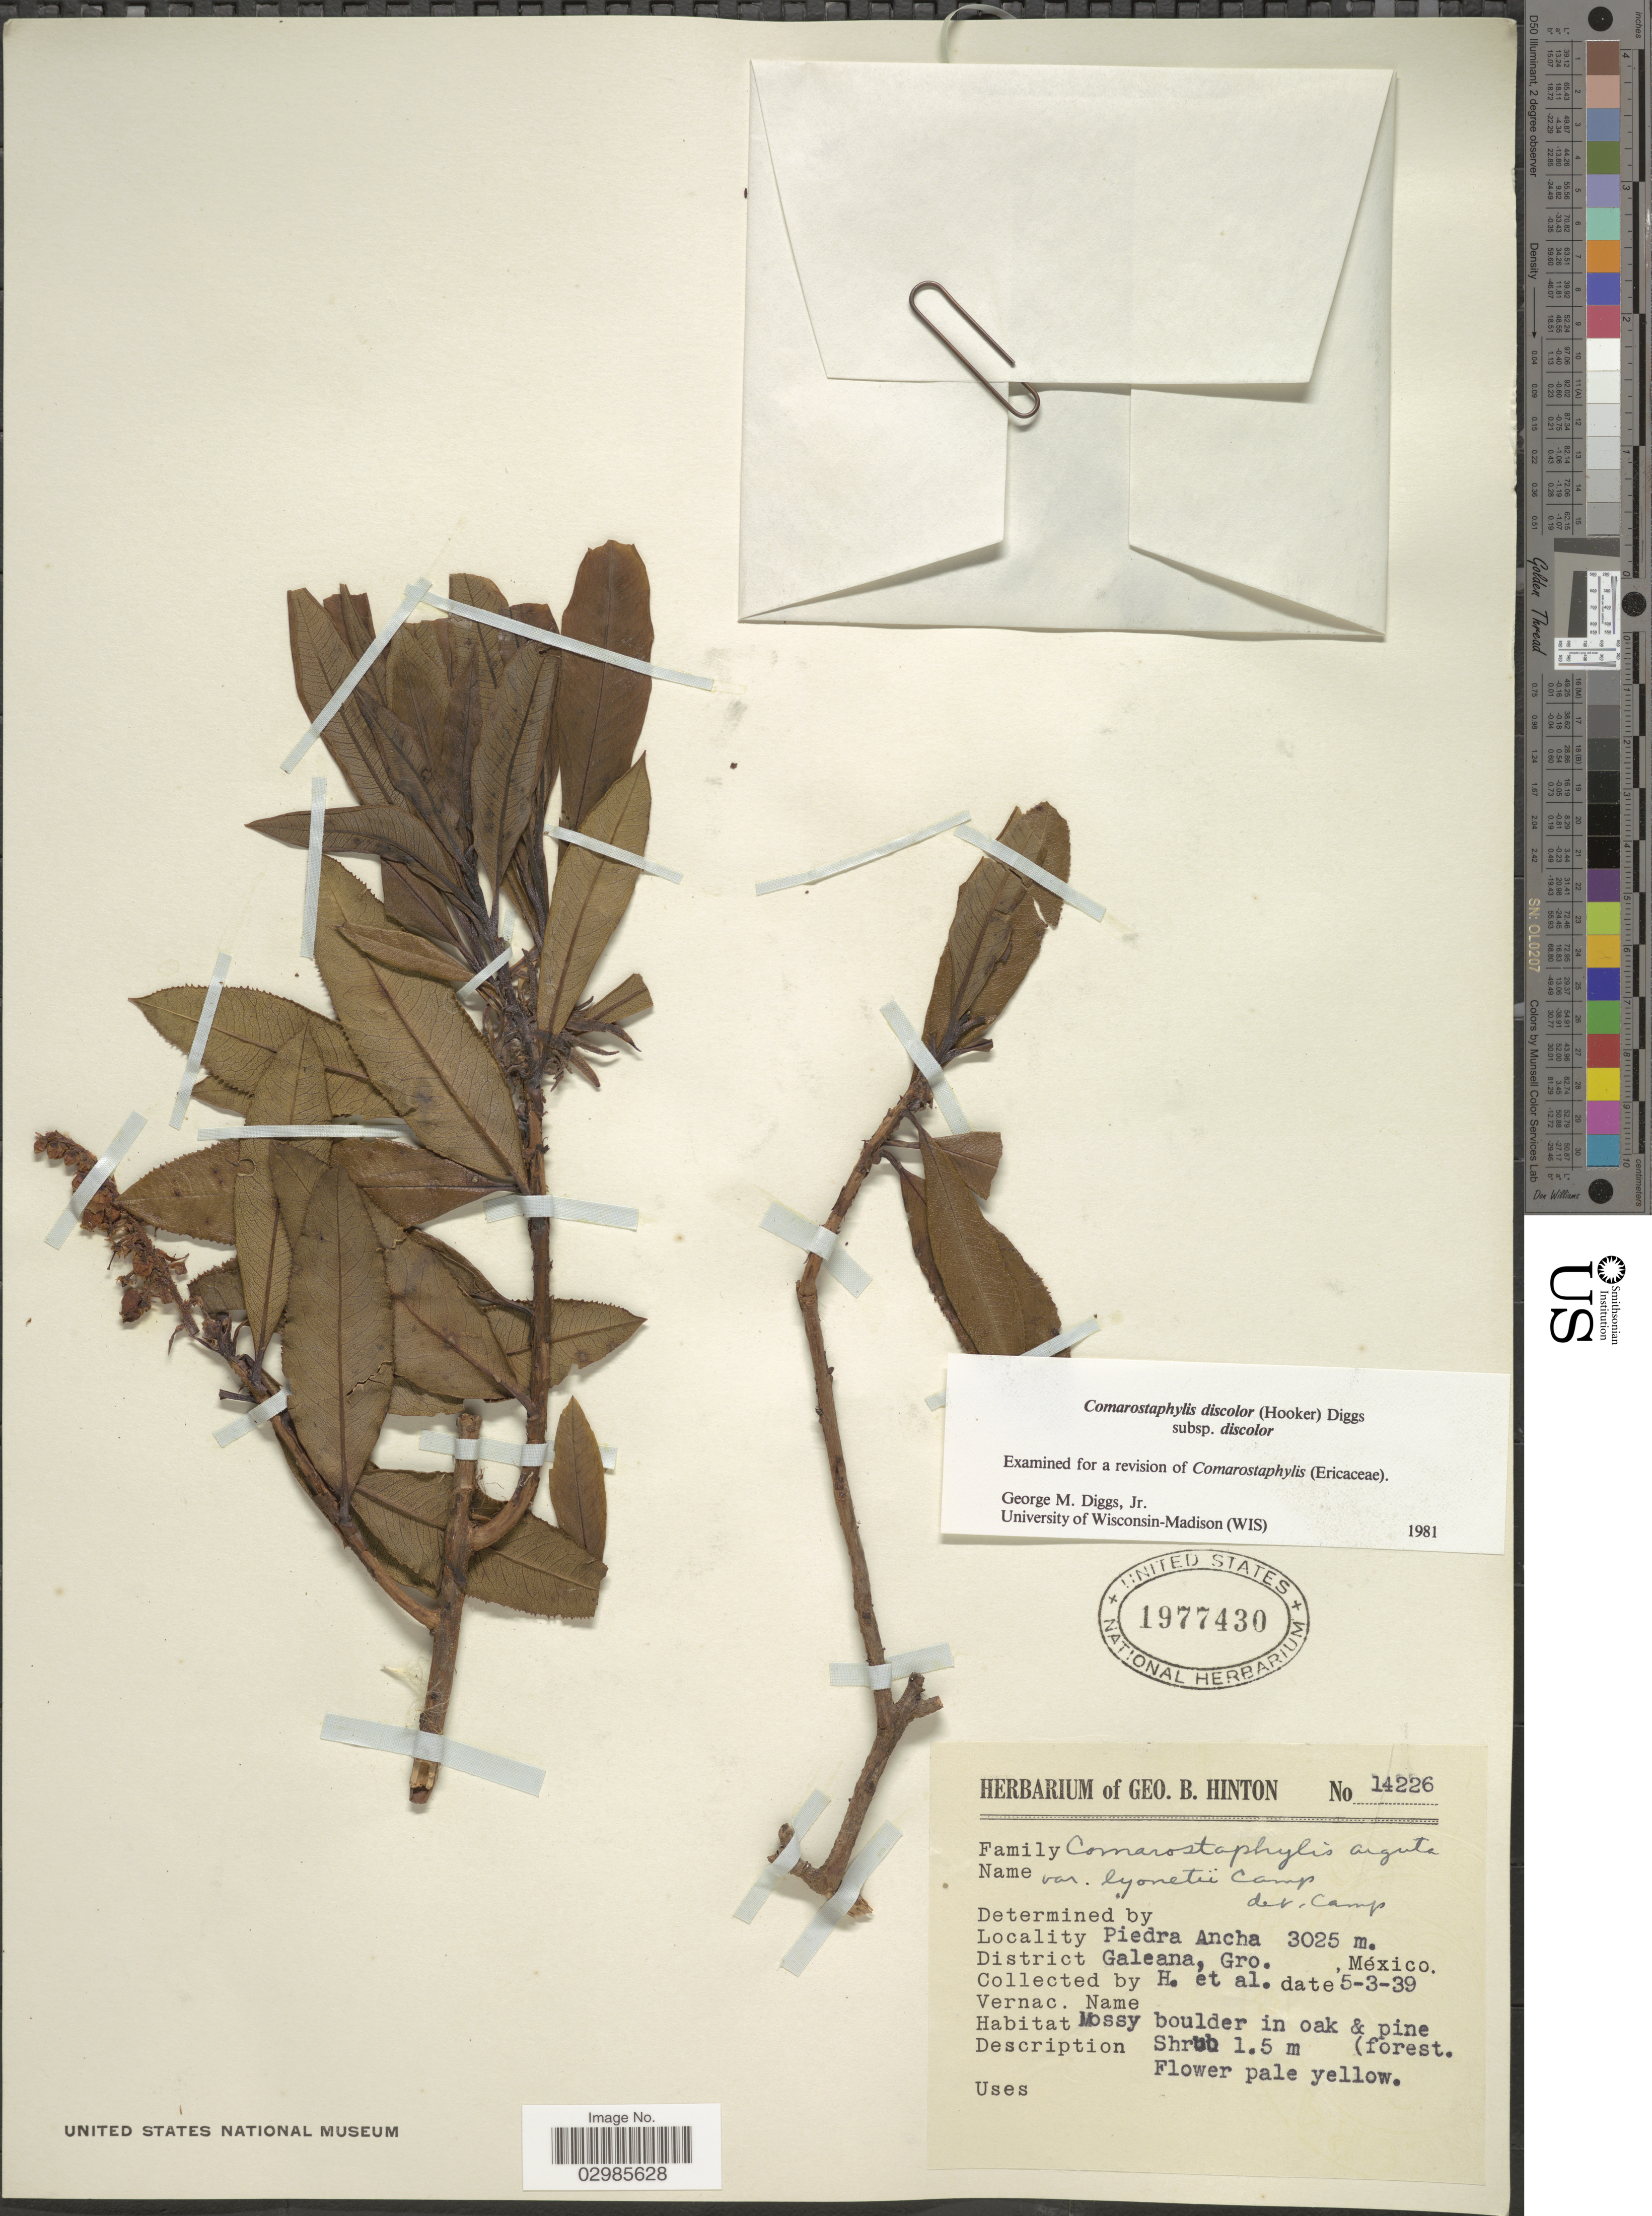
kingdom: Plantae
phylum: Tracheophyta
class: Magnoliopsida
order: Ericales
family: Ericaceae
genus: Comarostaphylis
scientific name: Comarostaphylis discolor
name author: (Hook.) Diggs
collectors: G. B. Hinton & et al.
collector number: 14226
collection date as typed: Transcribed d/m/y: 5/3/39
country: Mexico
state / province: Guerrero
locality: Piedra Ancha, District Galeana, Gro.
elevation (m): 3025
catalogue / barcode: US 1977430